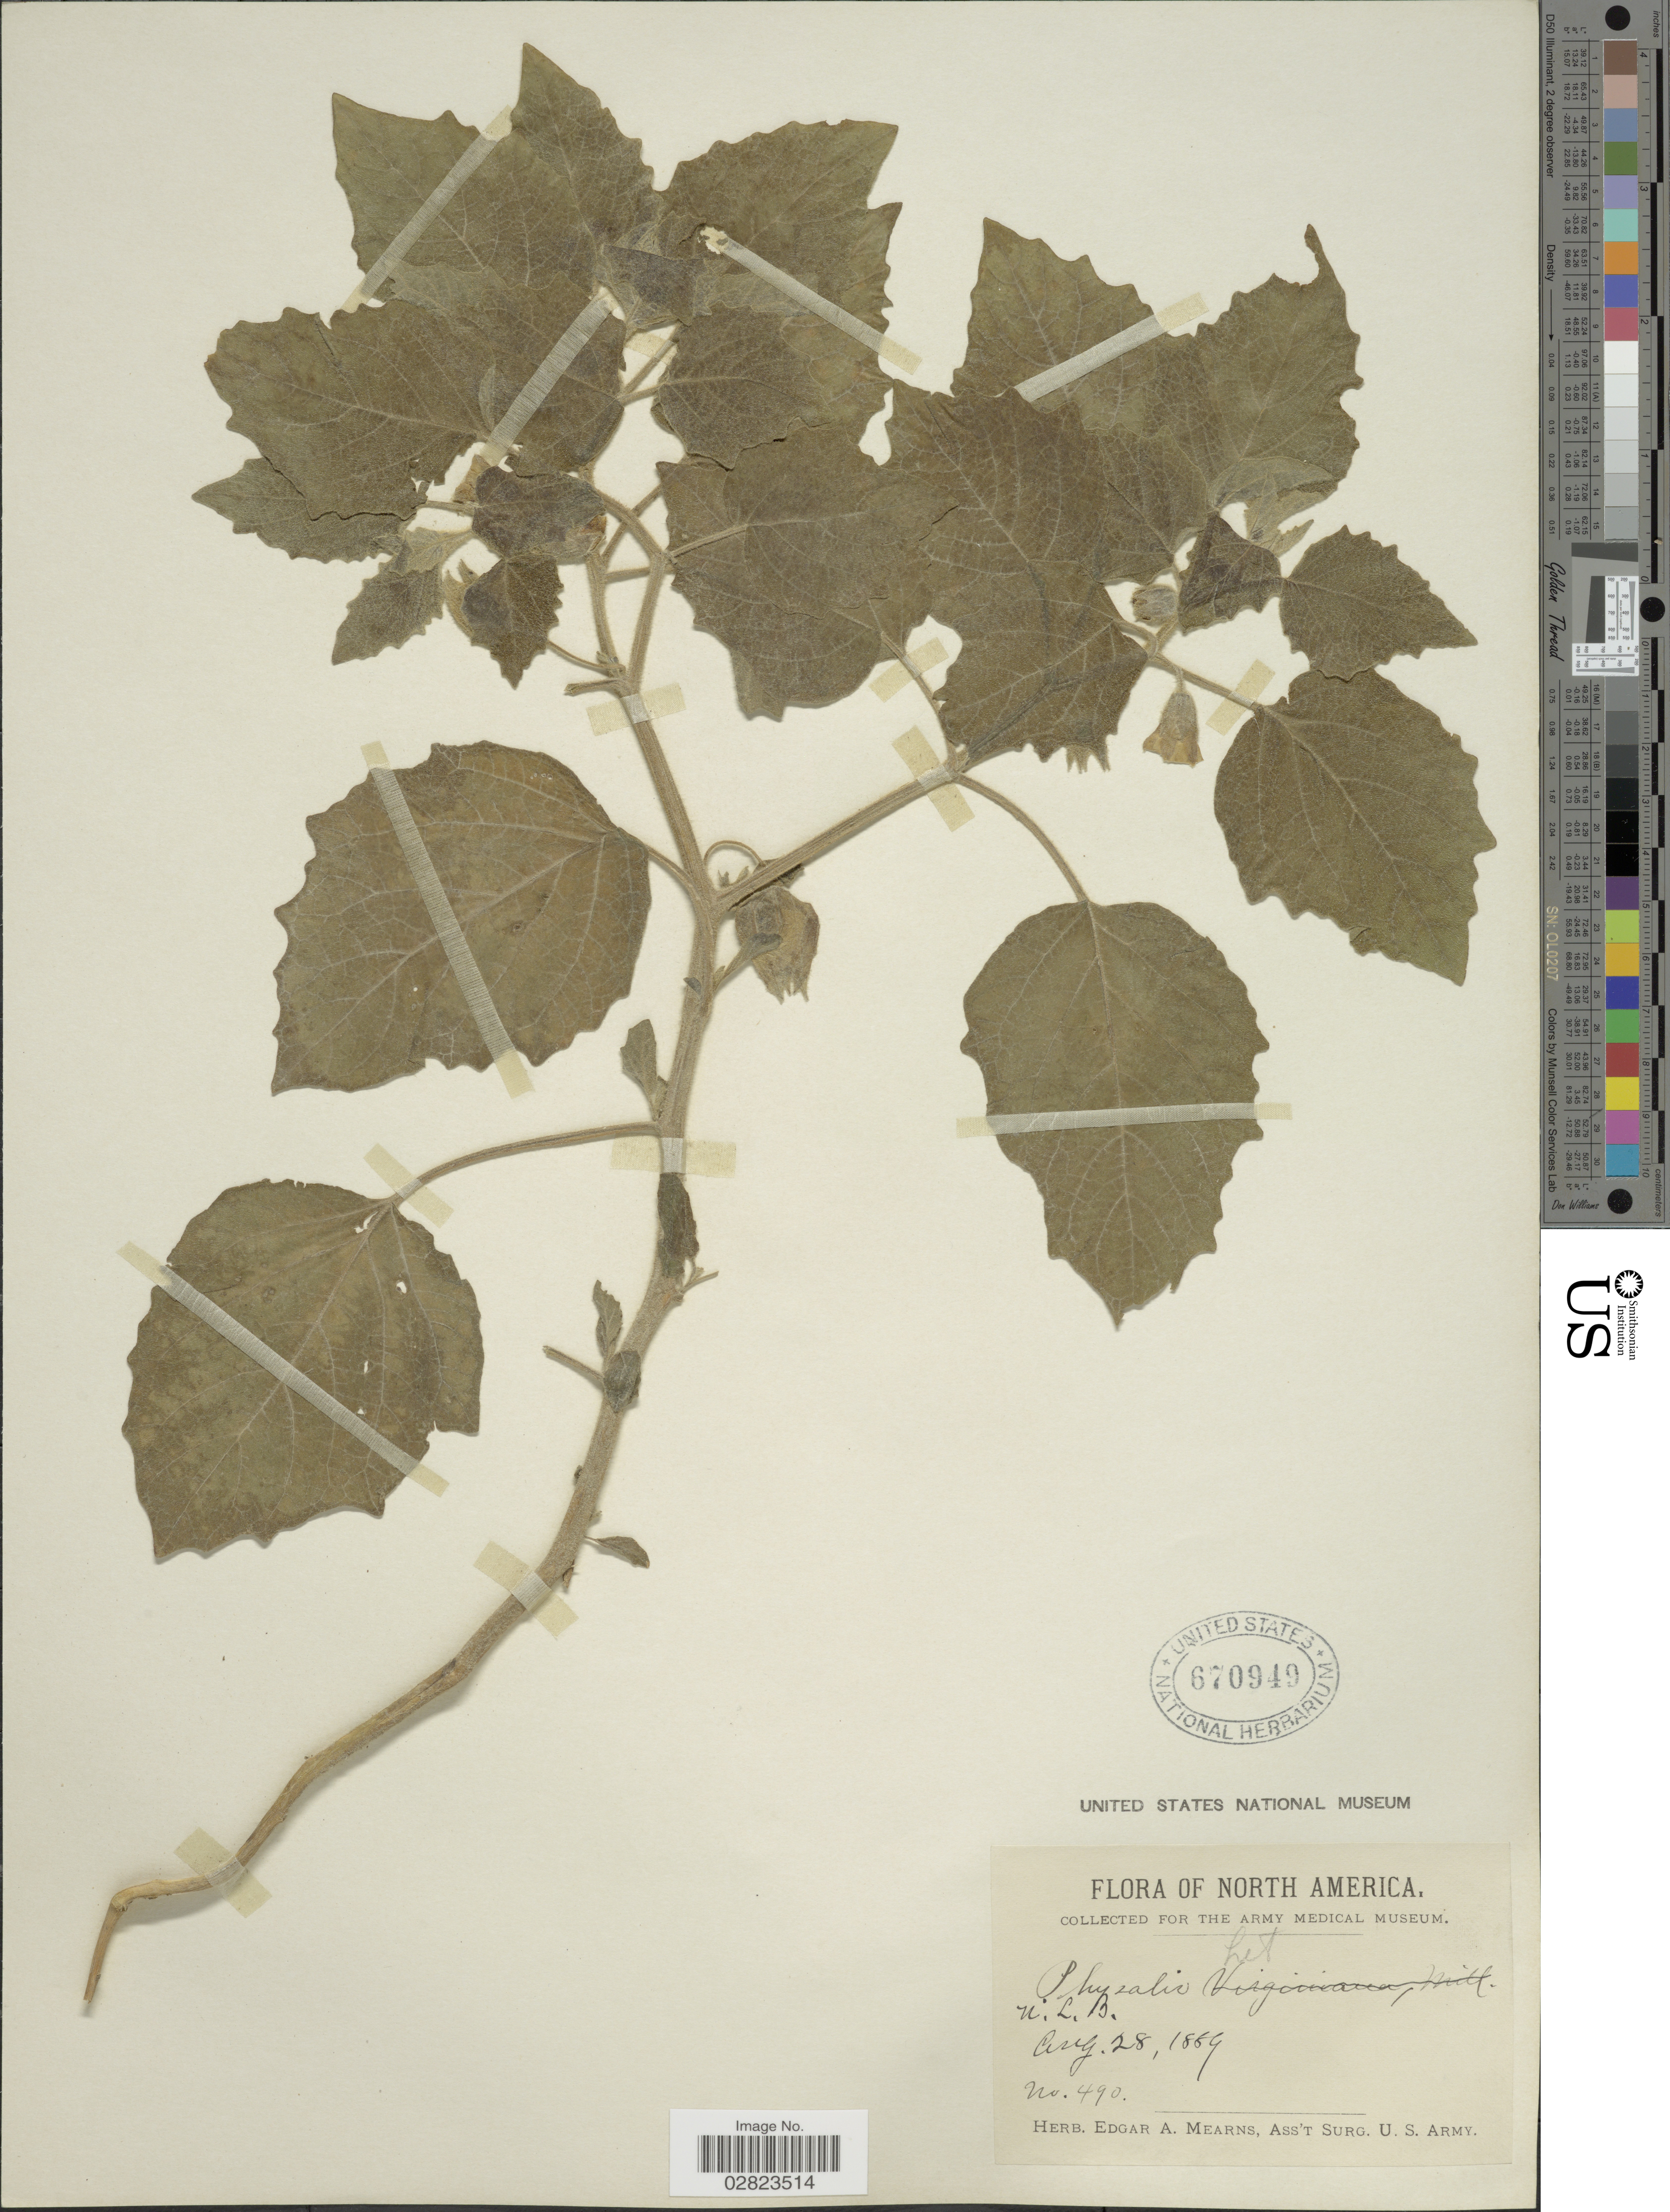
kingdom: Plantae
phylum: Tracheophyta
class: Magnoliopsida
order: Solanales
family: Solanaceae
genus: Physalis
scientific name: Physalis heterophylla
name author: Nees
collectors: E. A. Mearns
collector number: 490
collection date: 1889-08-28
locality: North America.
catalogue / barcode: US 670949